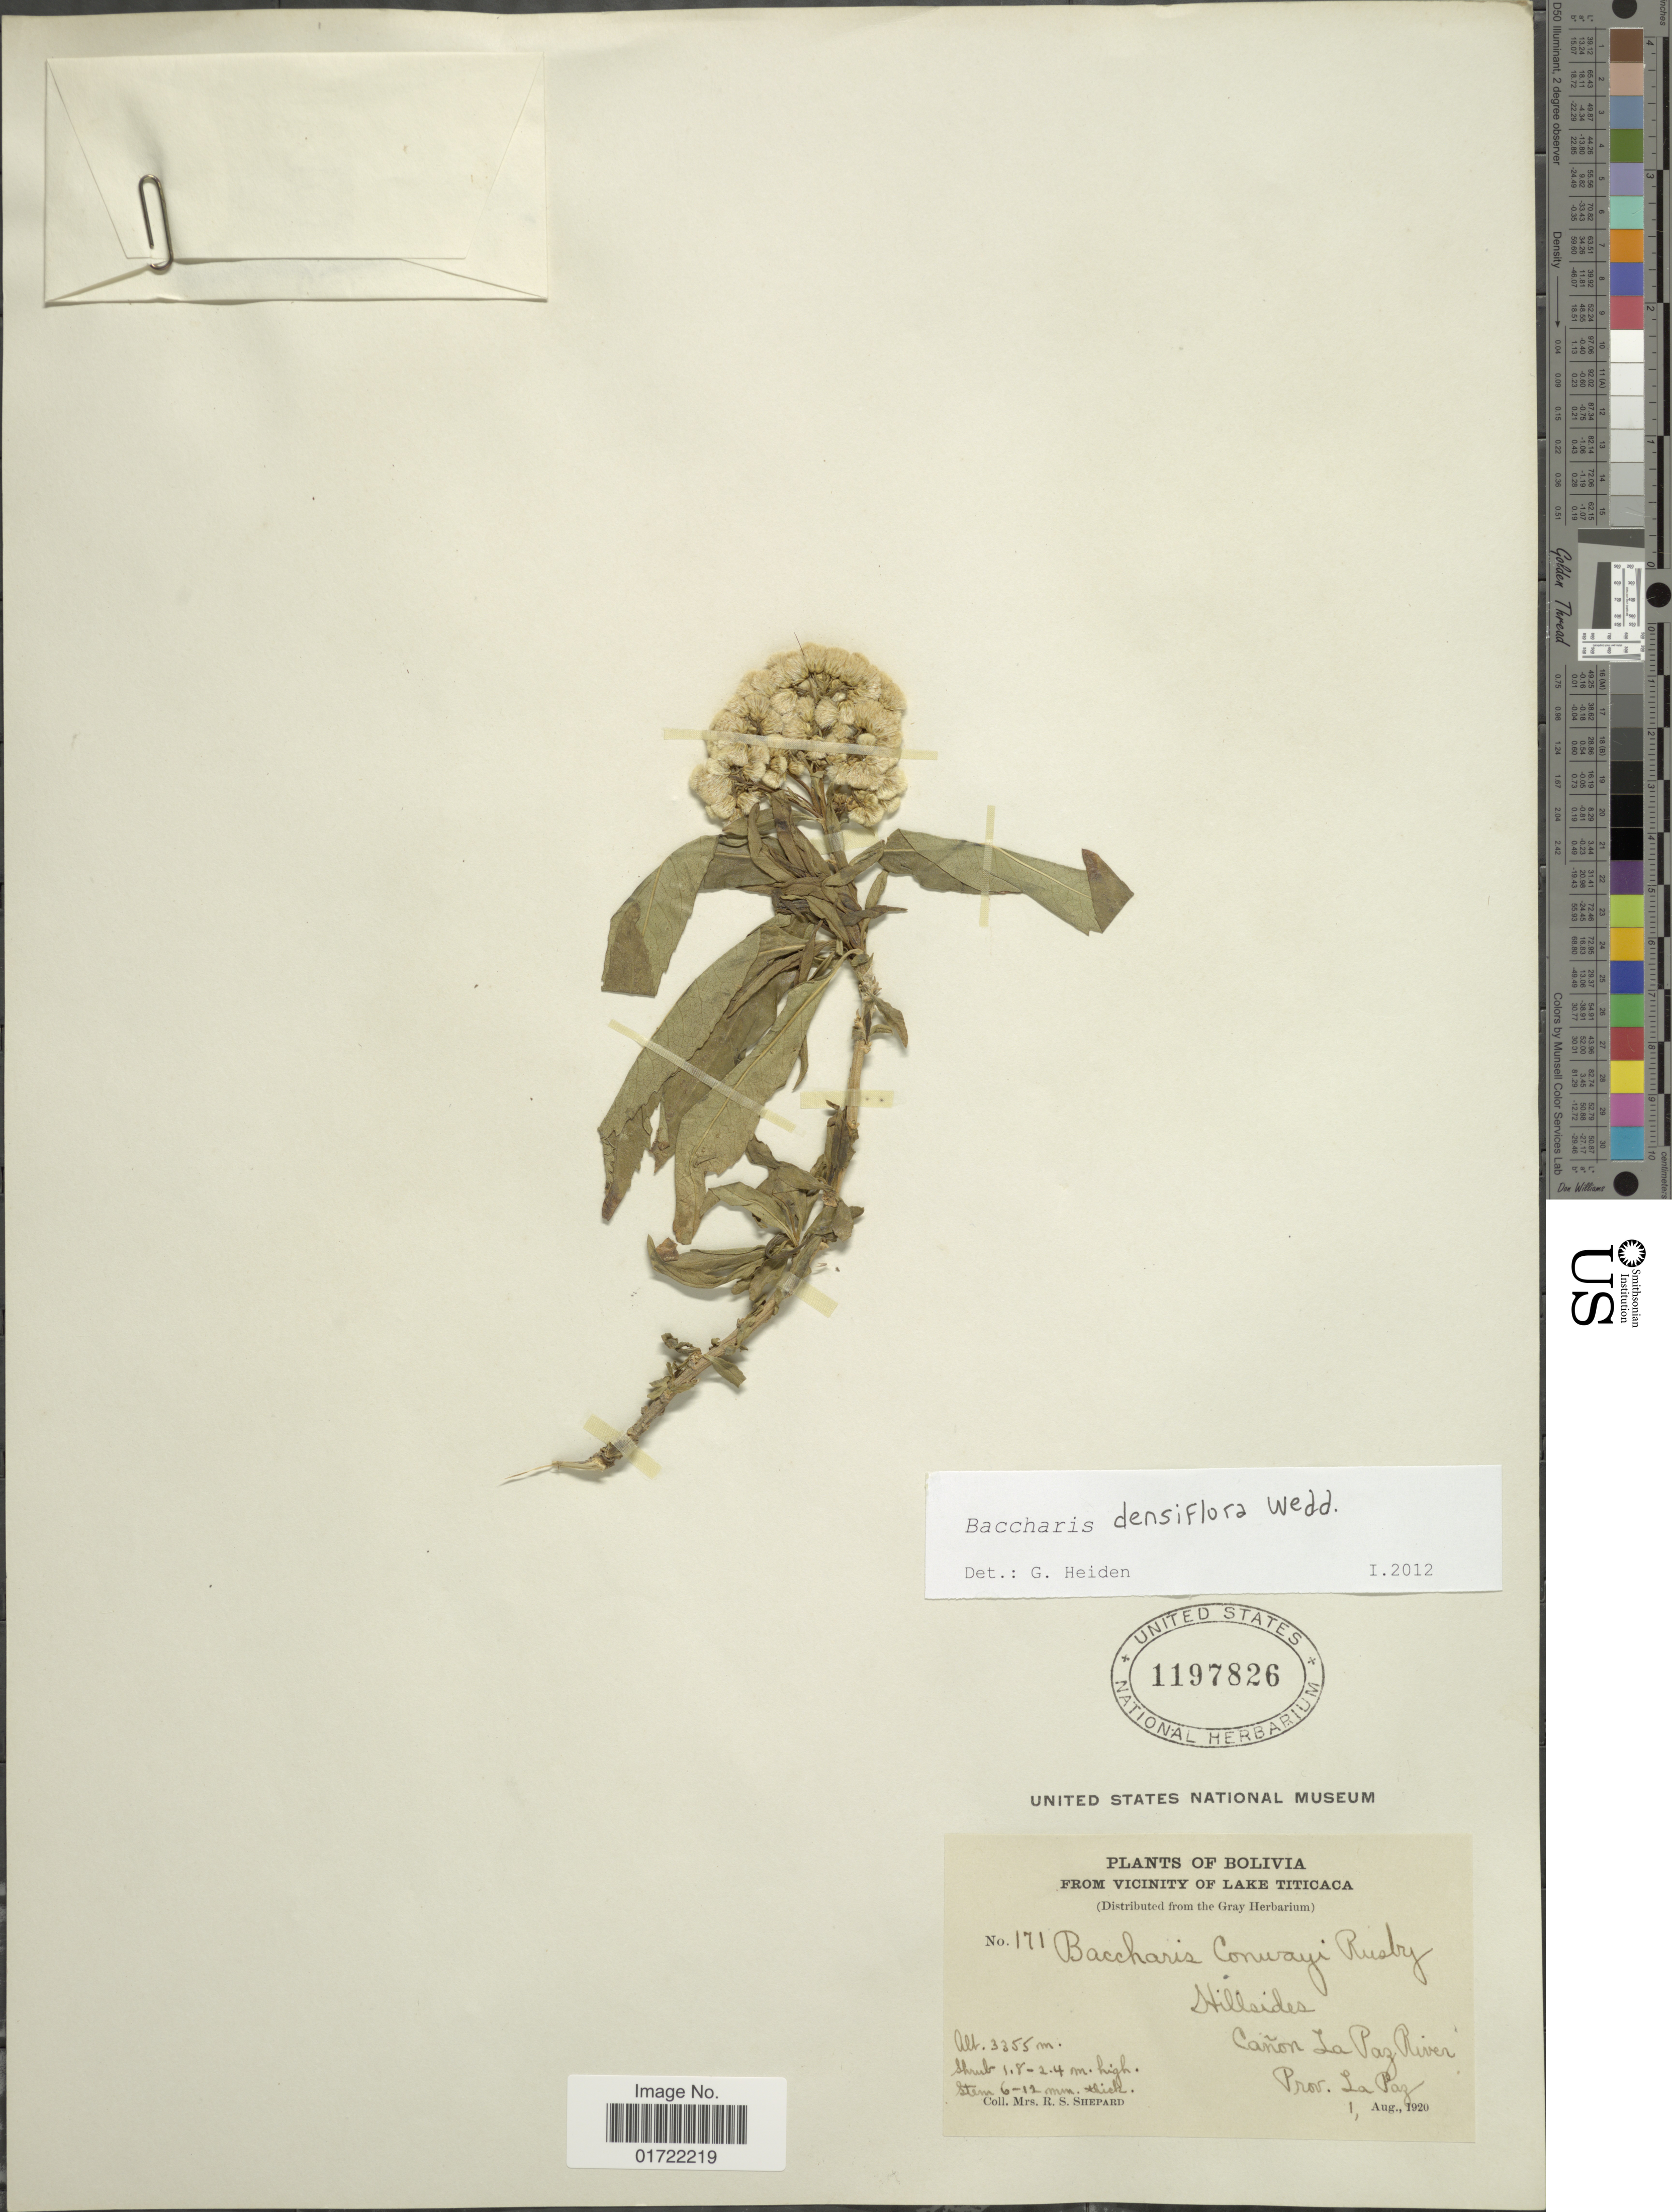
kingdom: Plantae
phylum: Tracheophyta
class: Magnoliopsida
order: Asterales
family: Asteraceae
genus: Baccharis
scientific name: Baccharis densifolia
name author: Rusby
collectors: R. Shepard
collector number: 171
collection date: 1920-08-01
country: Bolivia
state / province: La Paz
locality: From vicinity of Lake Titicaca, Hillsides, Cañon La Paz River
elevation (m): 3355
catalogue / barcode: US 1197826